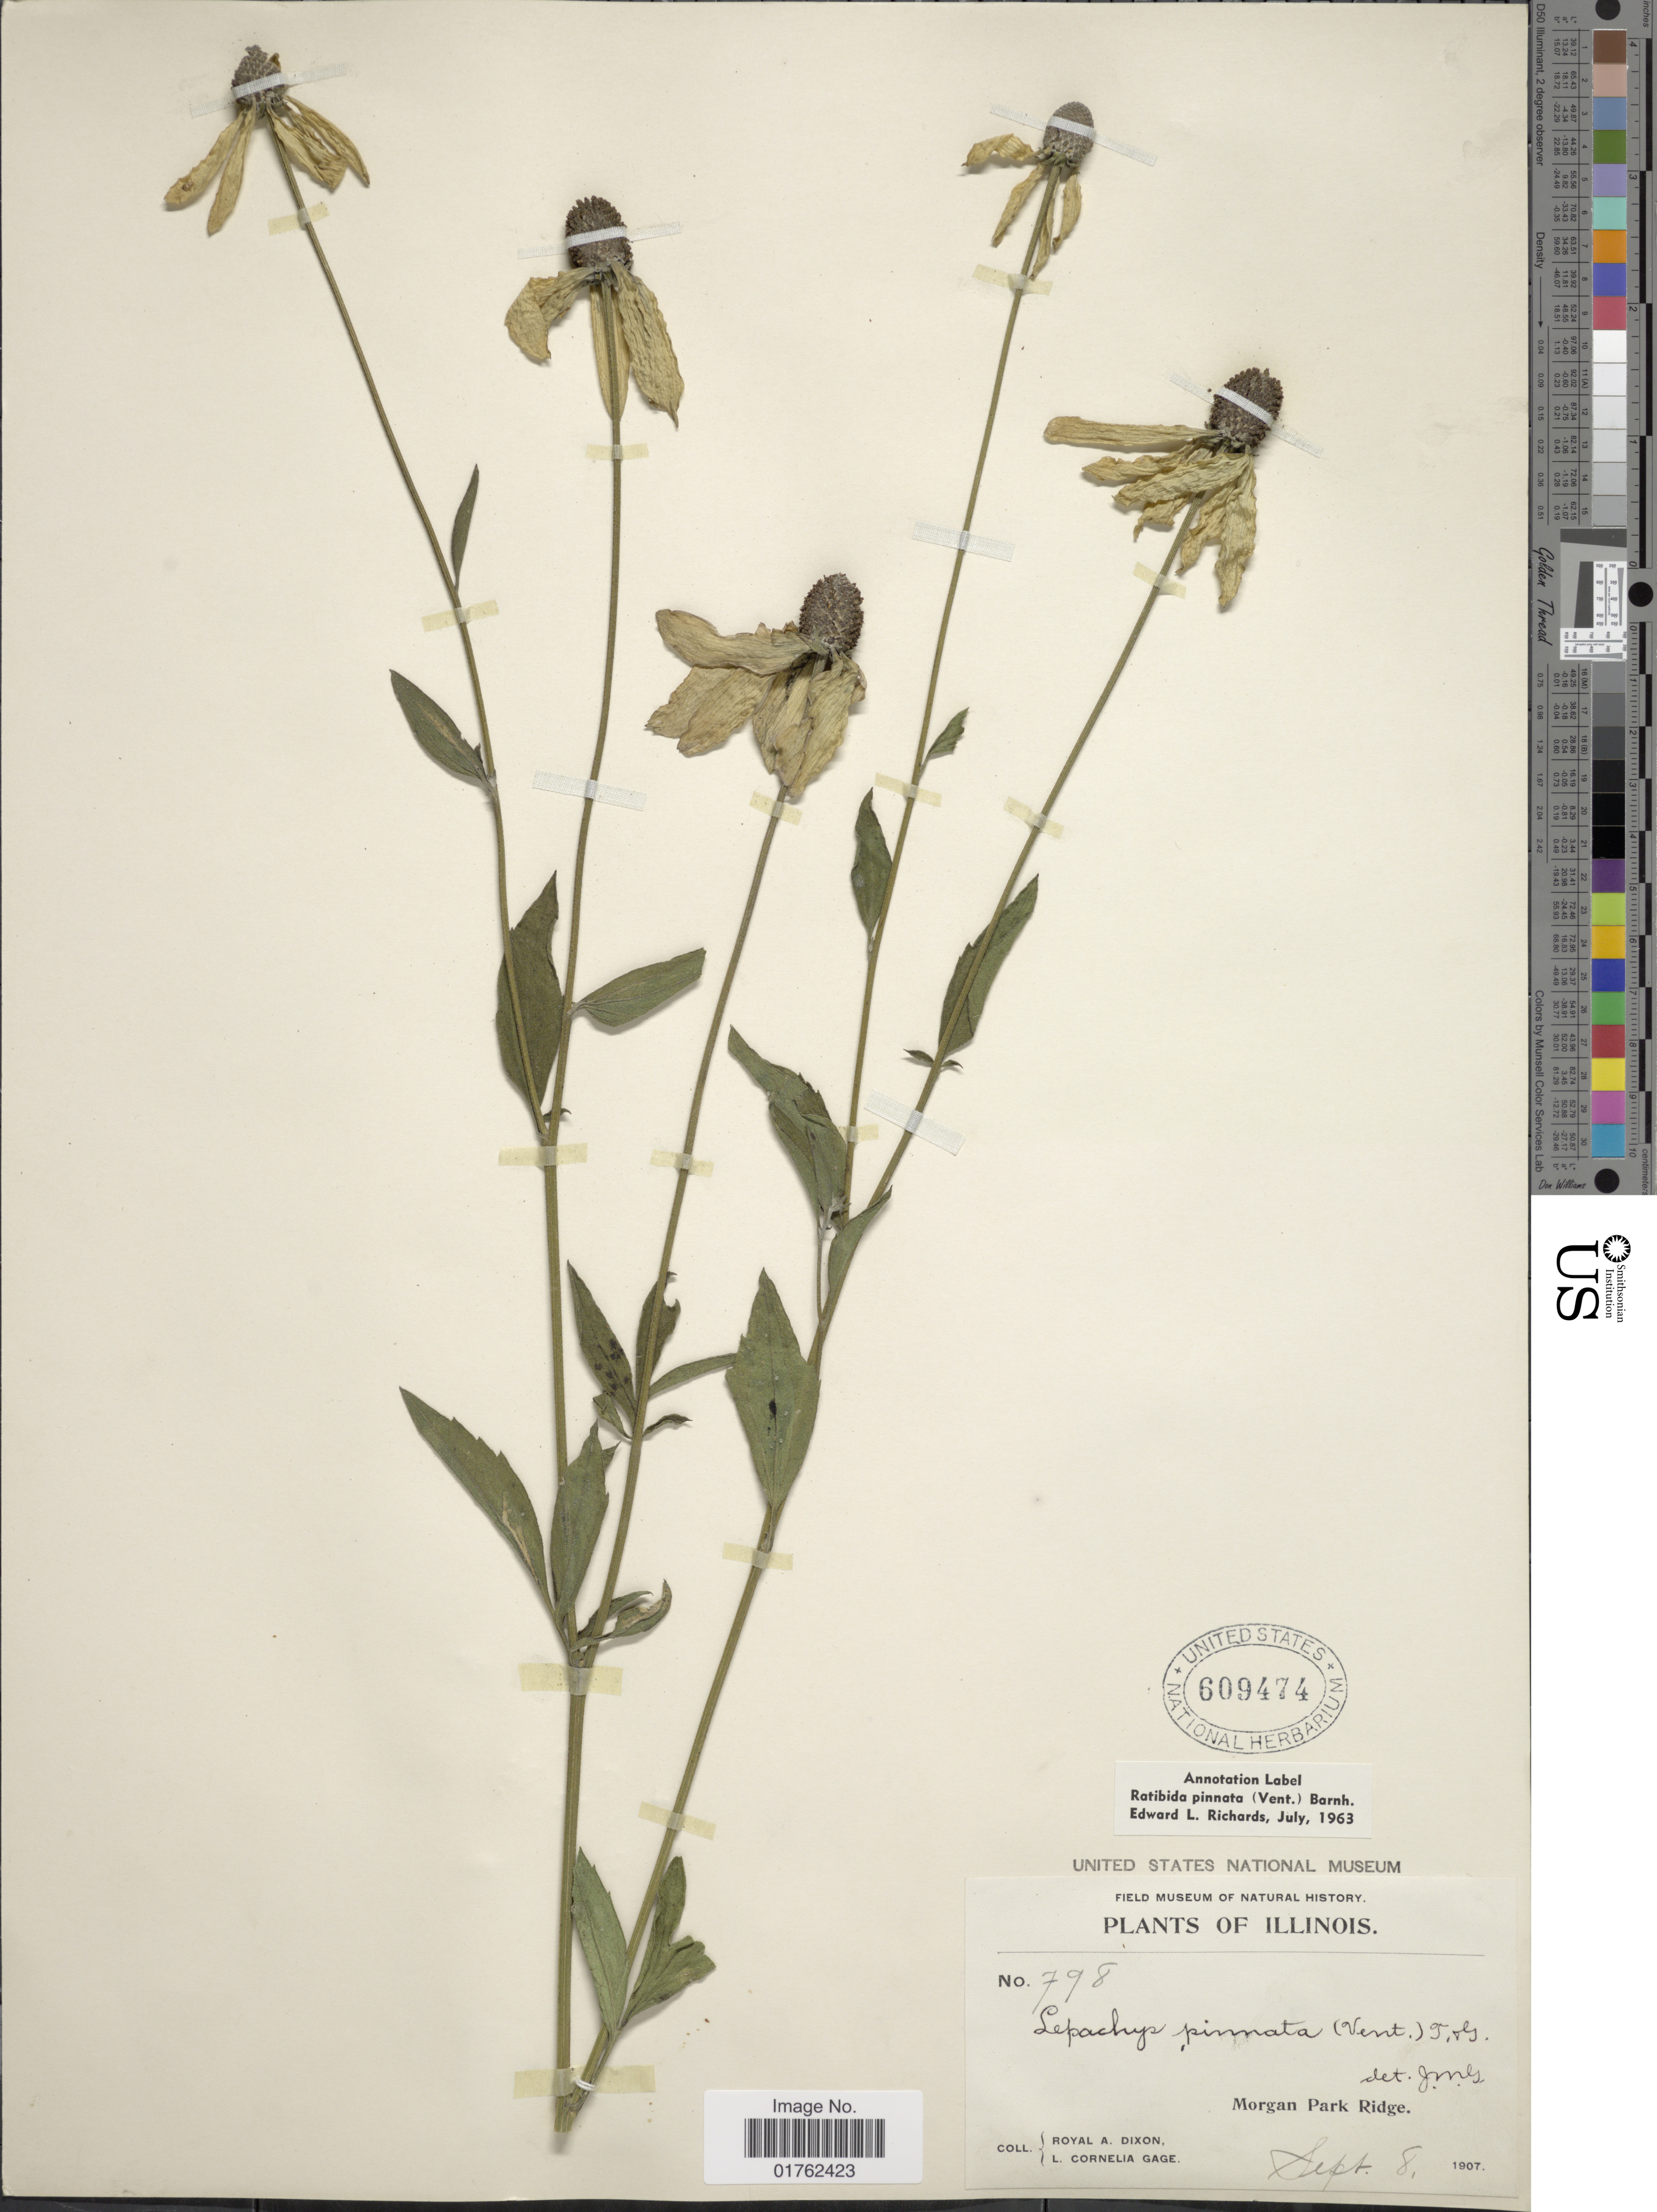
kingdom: Plantae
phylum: Tracheophyta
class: Magnoliopsida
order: Asterales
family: Asteraceae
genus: Ratibida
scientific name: Ratibida pinnata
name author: (Vent.) Barnhart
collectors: R. A. Dixon & L. Gage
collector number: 798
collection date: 1907-09-08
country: United States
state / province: Illinois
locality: Morgan Park Ridge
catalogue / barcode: US 609474